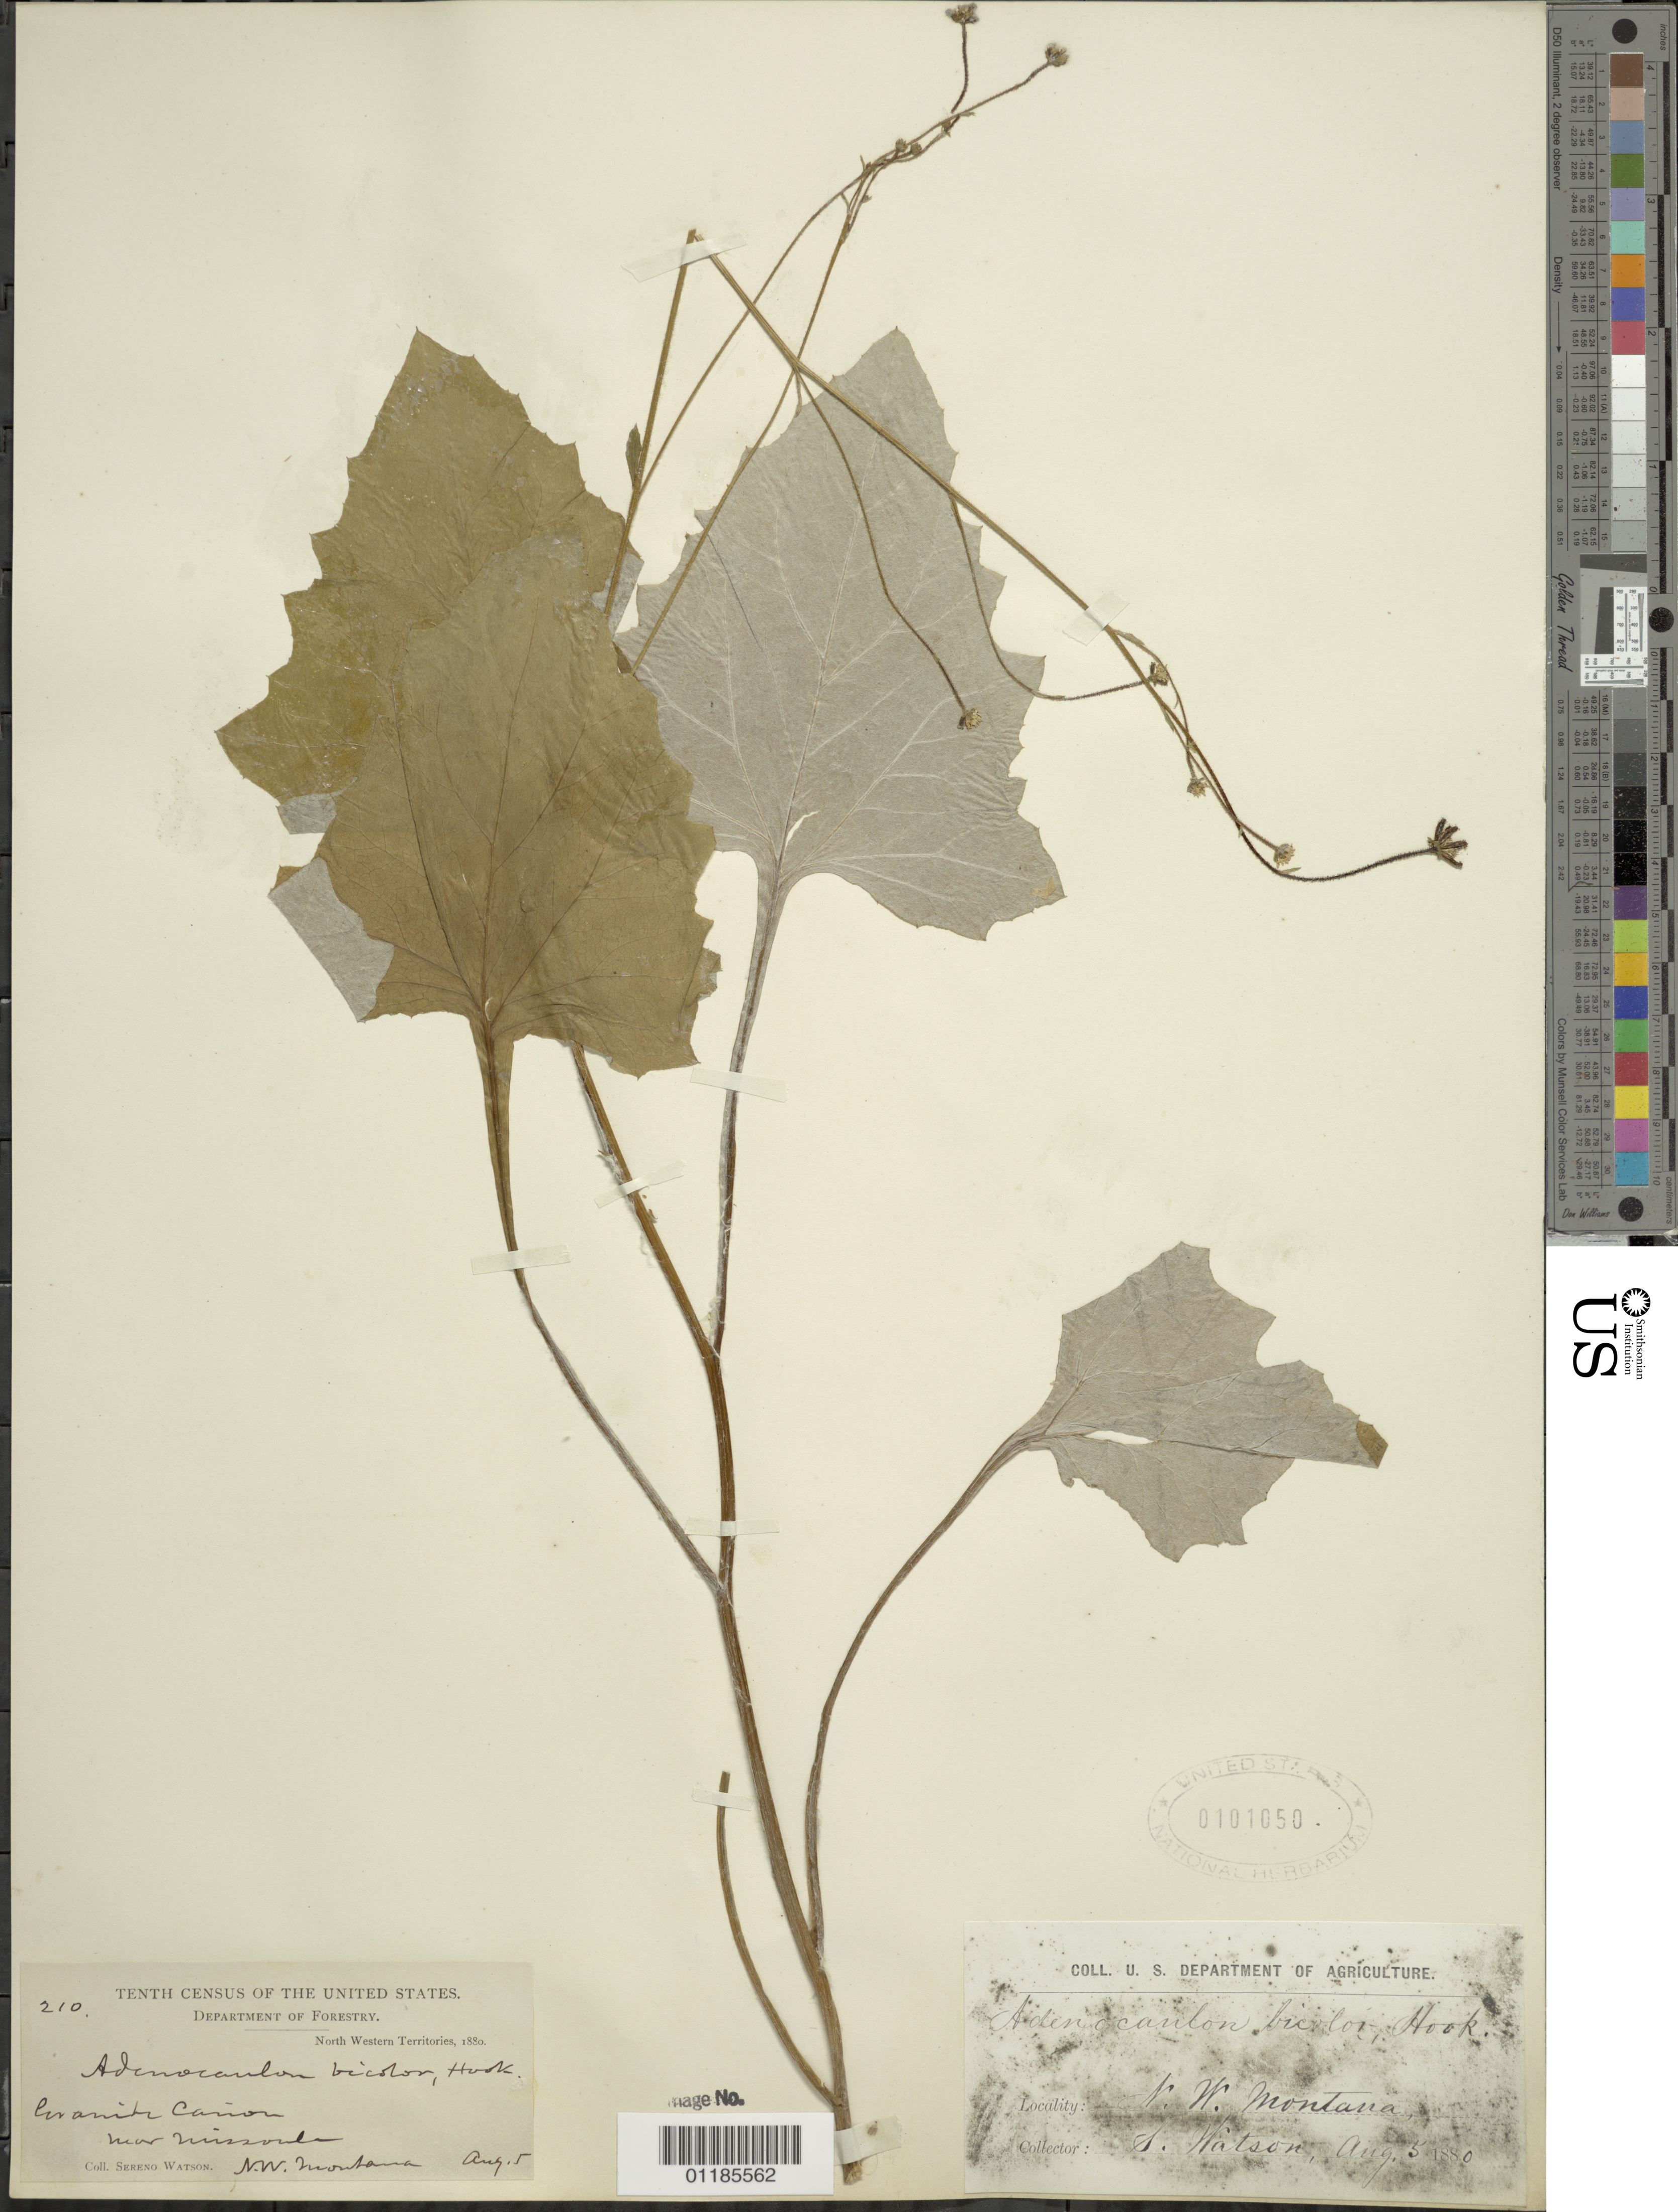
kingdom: Plantae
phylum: Tracheophyta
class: Magnoliopsida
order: Asterales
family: Asteraceae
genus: Adenocaulon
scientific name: Adenocaulon bicolor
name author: Hook.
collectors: S. Watson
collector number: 210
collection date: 1880-08-05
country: United States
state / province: Montana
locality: Granite Canon, Northwest Territories.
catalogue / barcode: US 101050